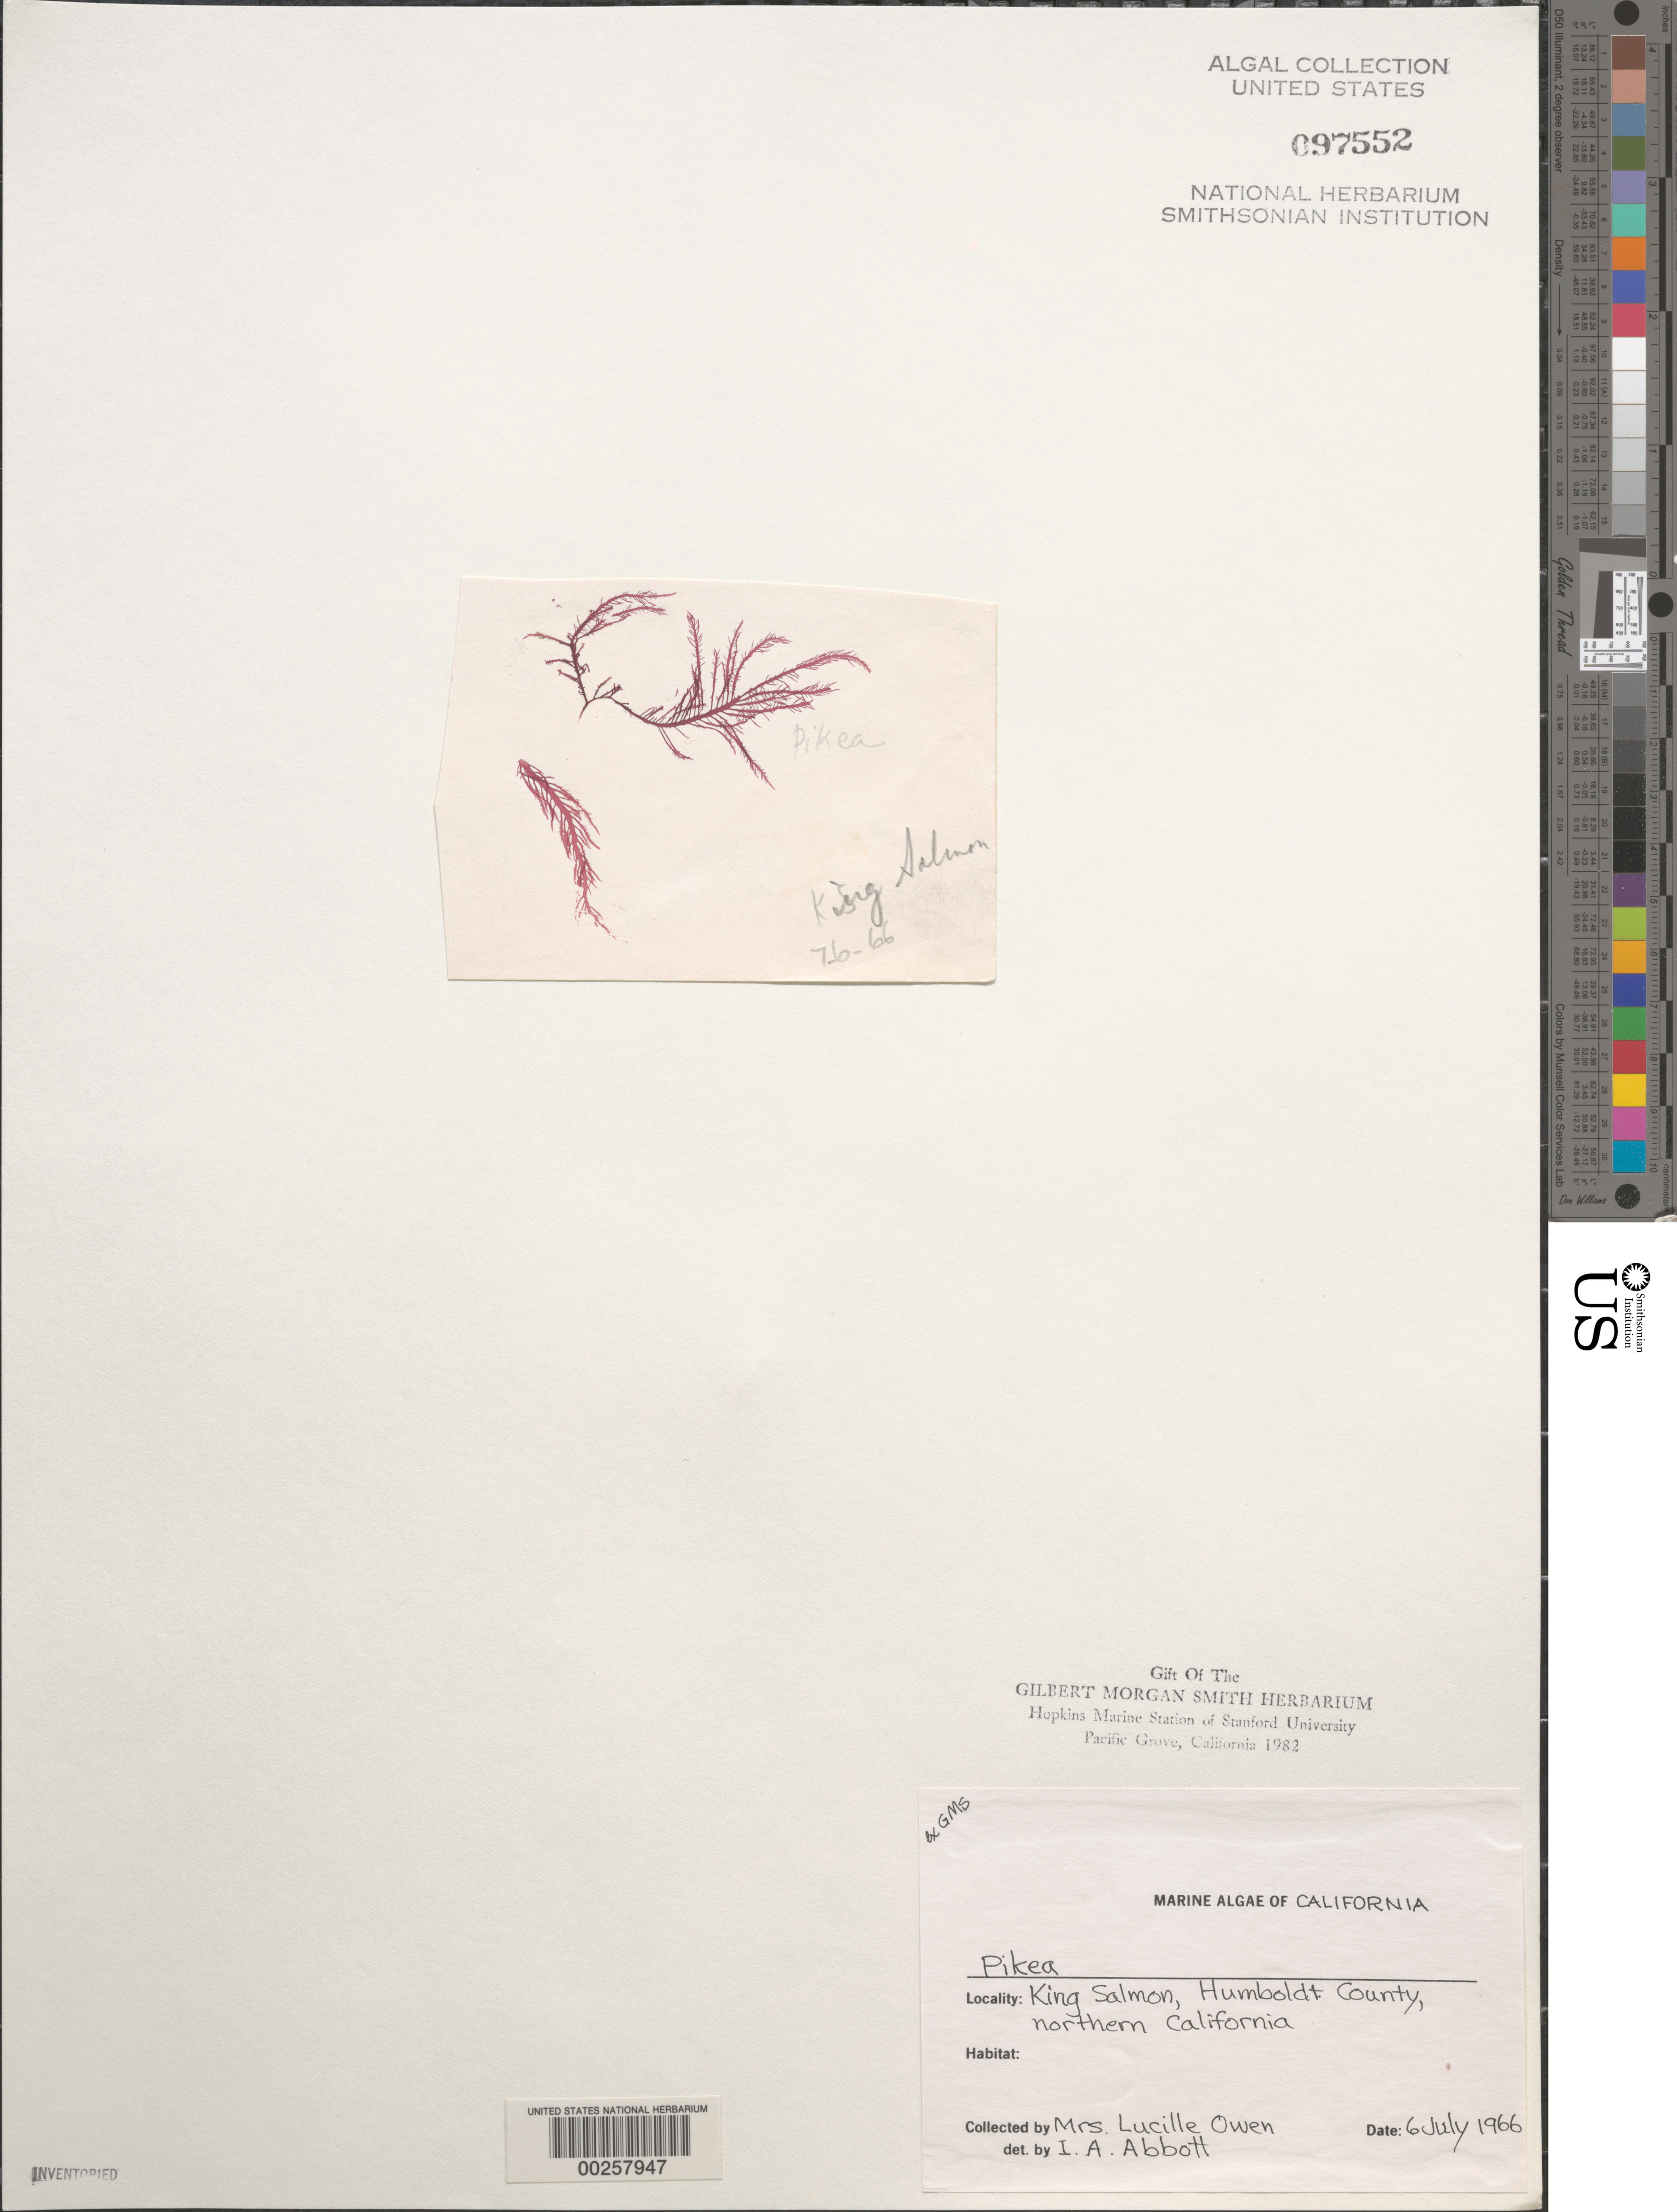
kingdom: Plantae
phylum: Rhodophyta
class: Florideophyceae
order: Gigartinales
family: Dumontiaceae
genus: Pikea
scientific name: Pikea sp.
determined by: Abbott, Isabella A.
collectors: L. Owen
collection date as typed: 06 Jul 1966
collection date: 1966-07-06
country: United States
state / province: California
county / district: Humboldt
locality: King Salmon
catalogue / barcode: US 97552